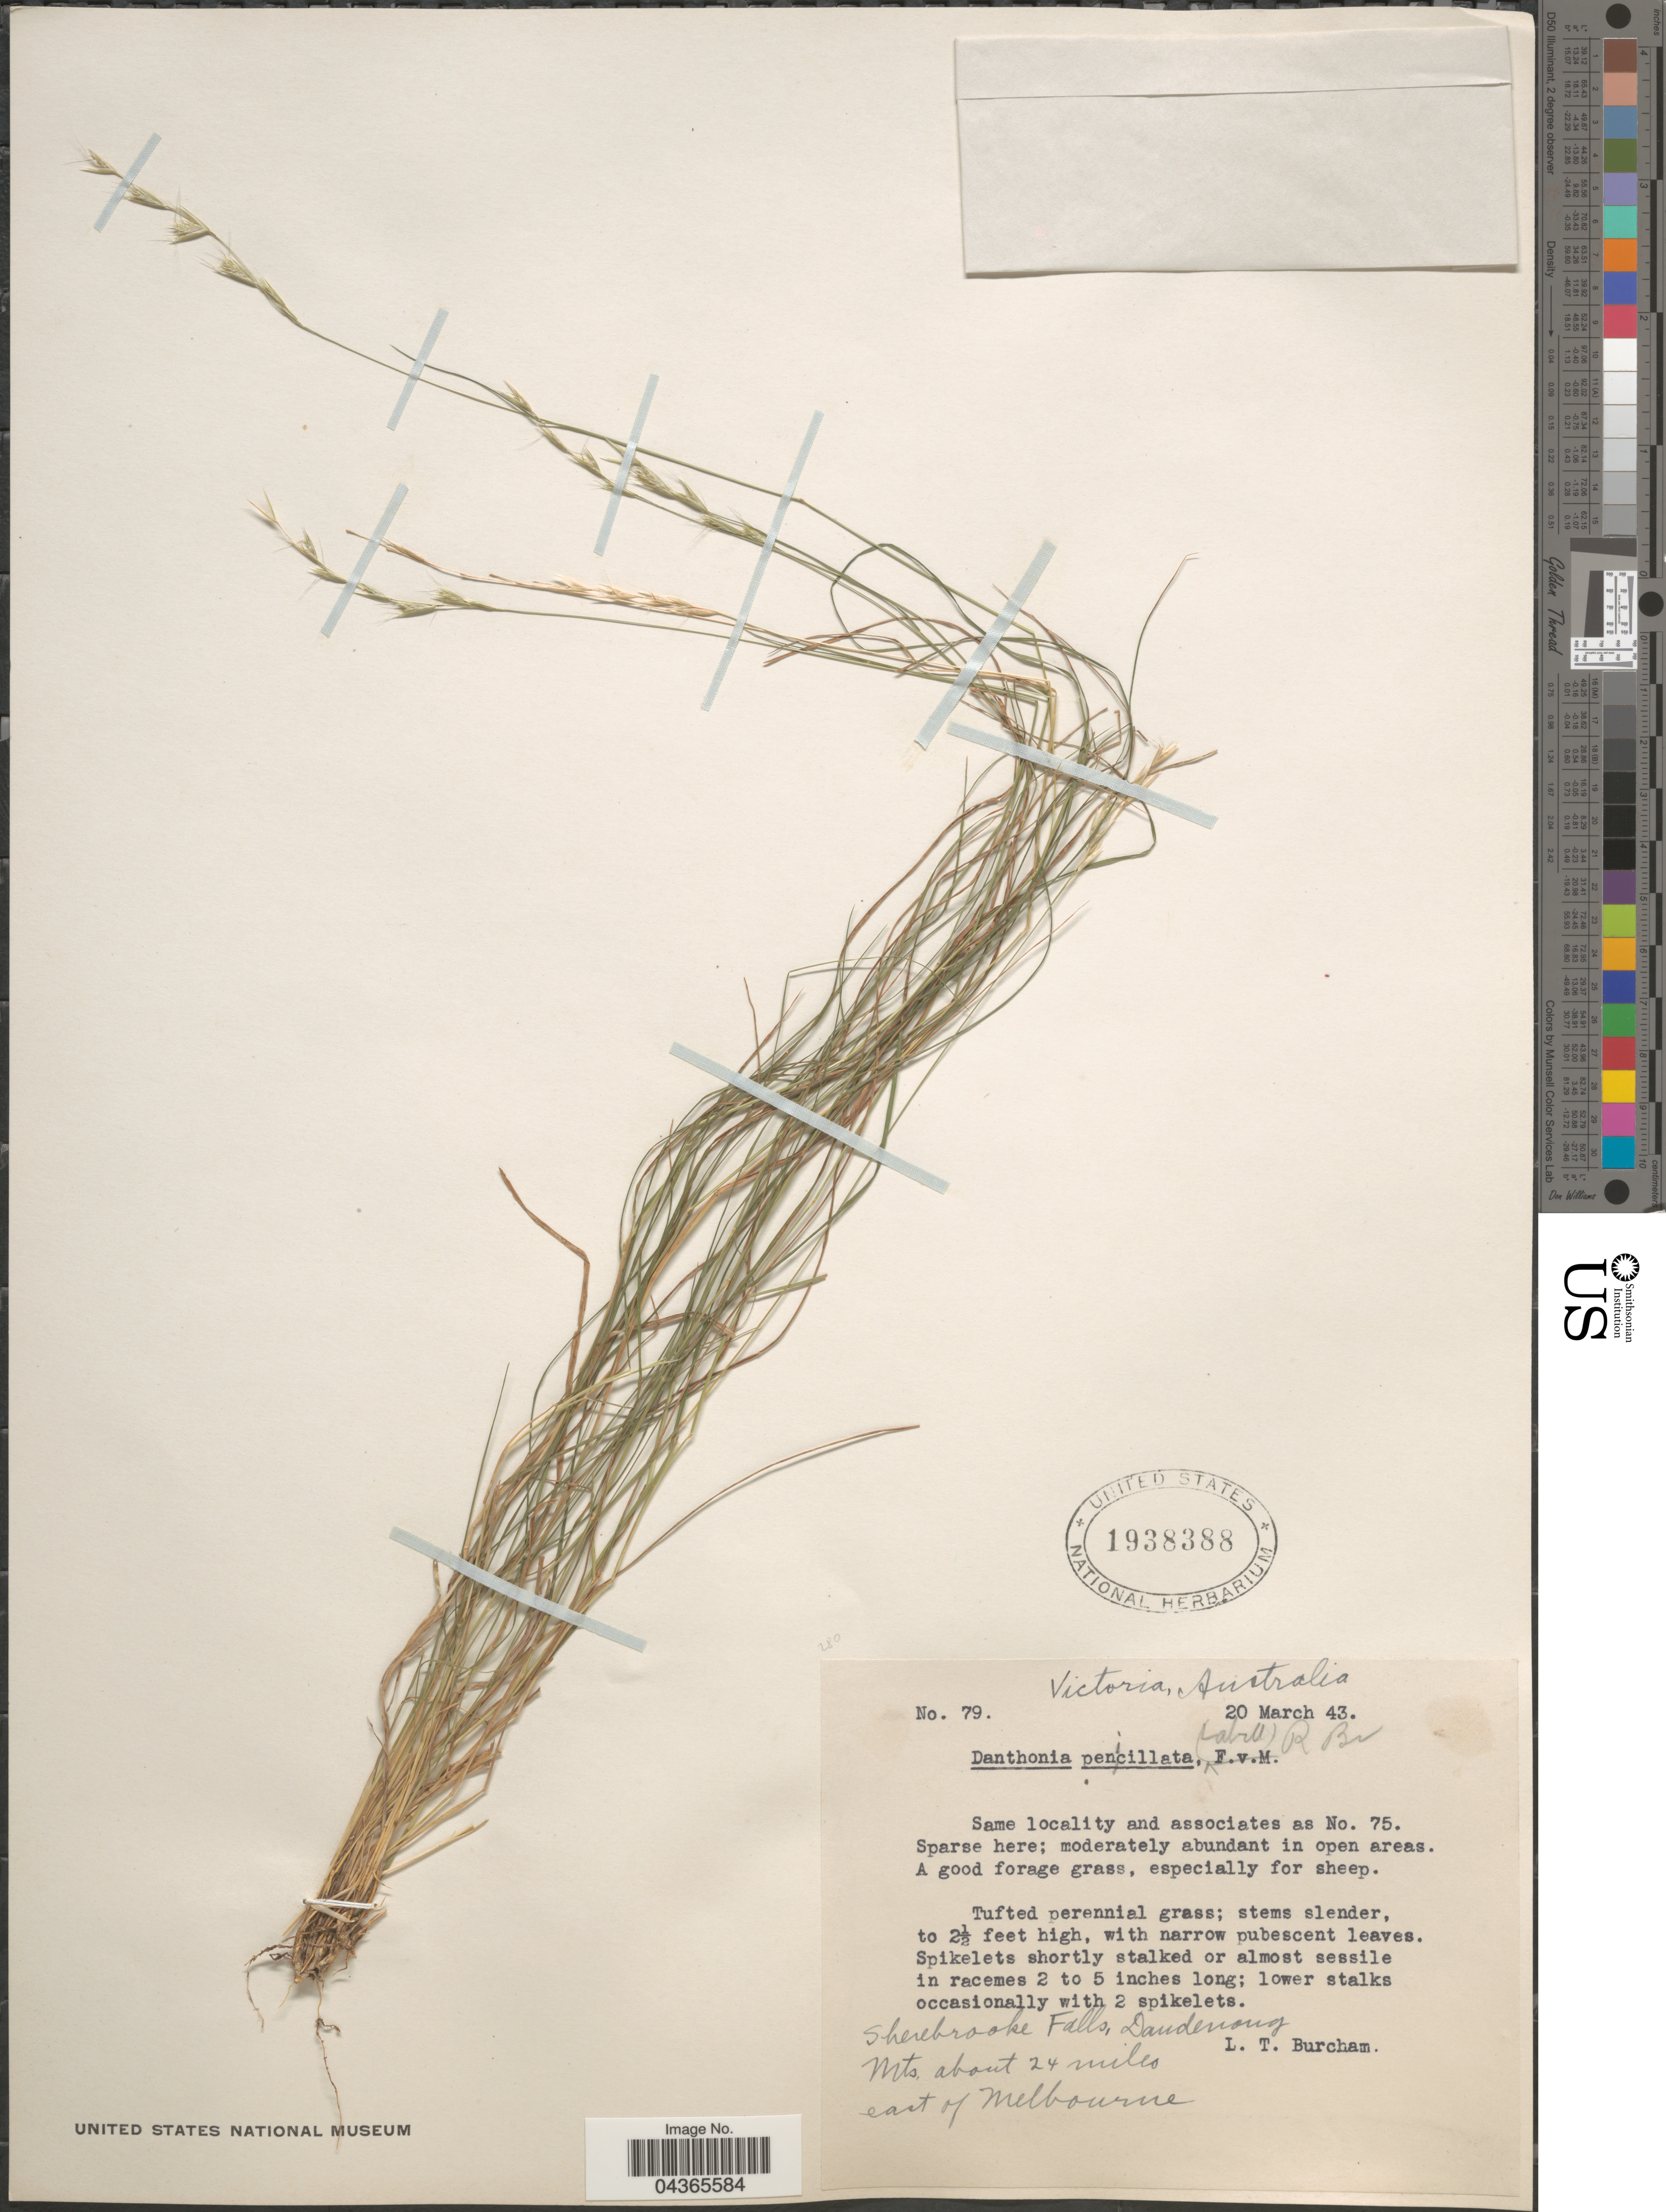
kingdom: Plantae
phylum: Tracheophyta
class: Liliopsida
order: Poales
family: Poaceae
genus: Rytidosperma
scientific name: Rytidosperma penicillatum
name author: (Labill.) Connor & Edgar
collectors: L. Burcham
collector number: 79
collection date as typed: Transcribed d/m/y: 20/3/43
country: Australia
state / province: Victoria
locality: Victoria. Sherebrooke Falls, Dandenong. Mts. about 24 miles east of Melbourne.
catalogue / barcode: US 1938388